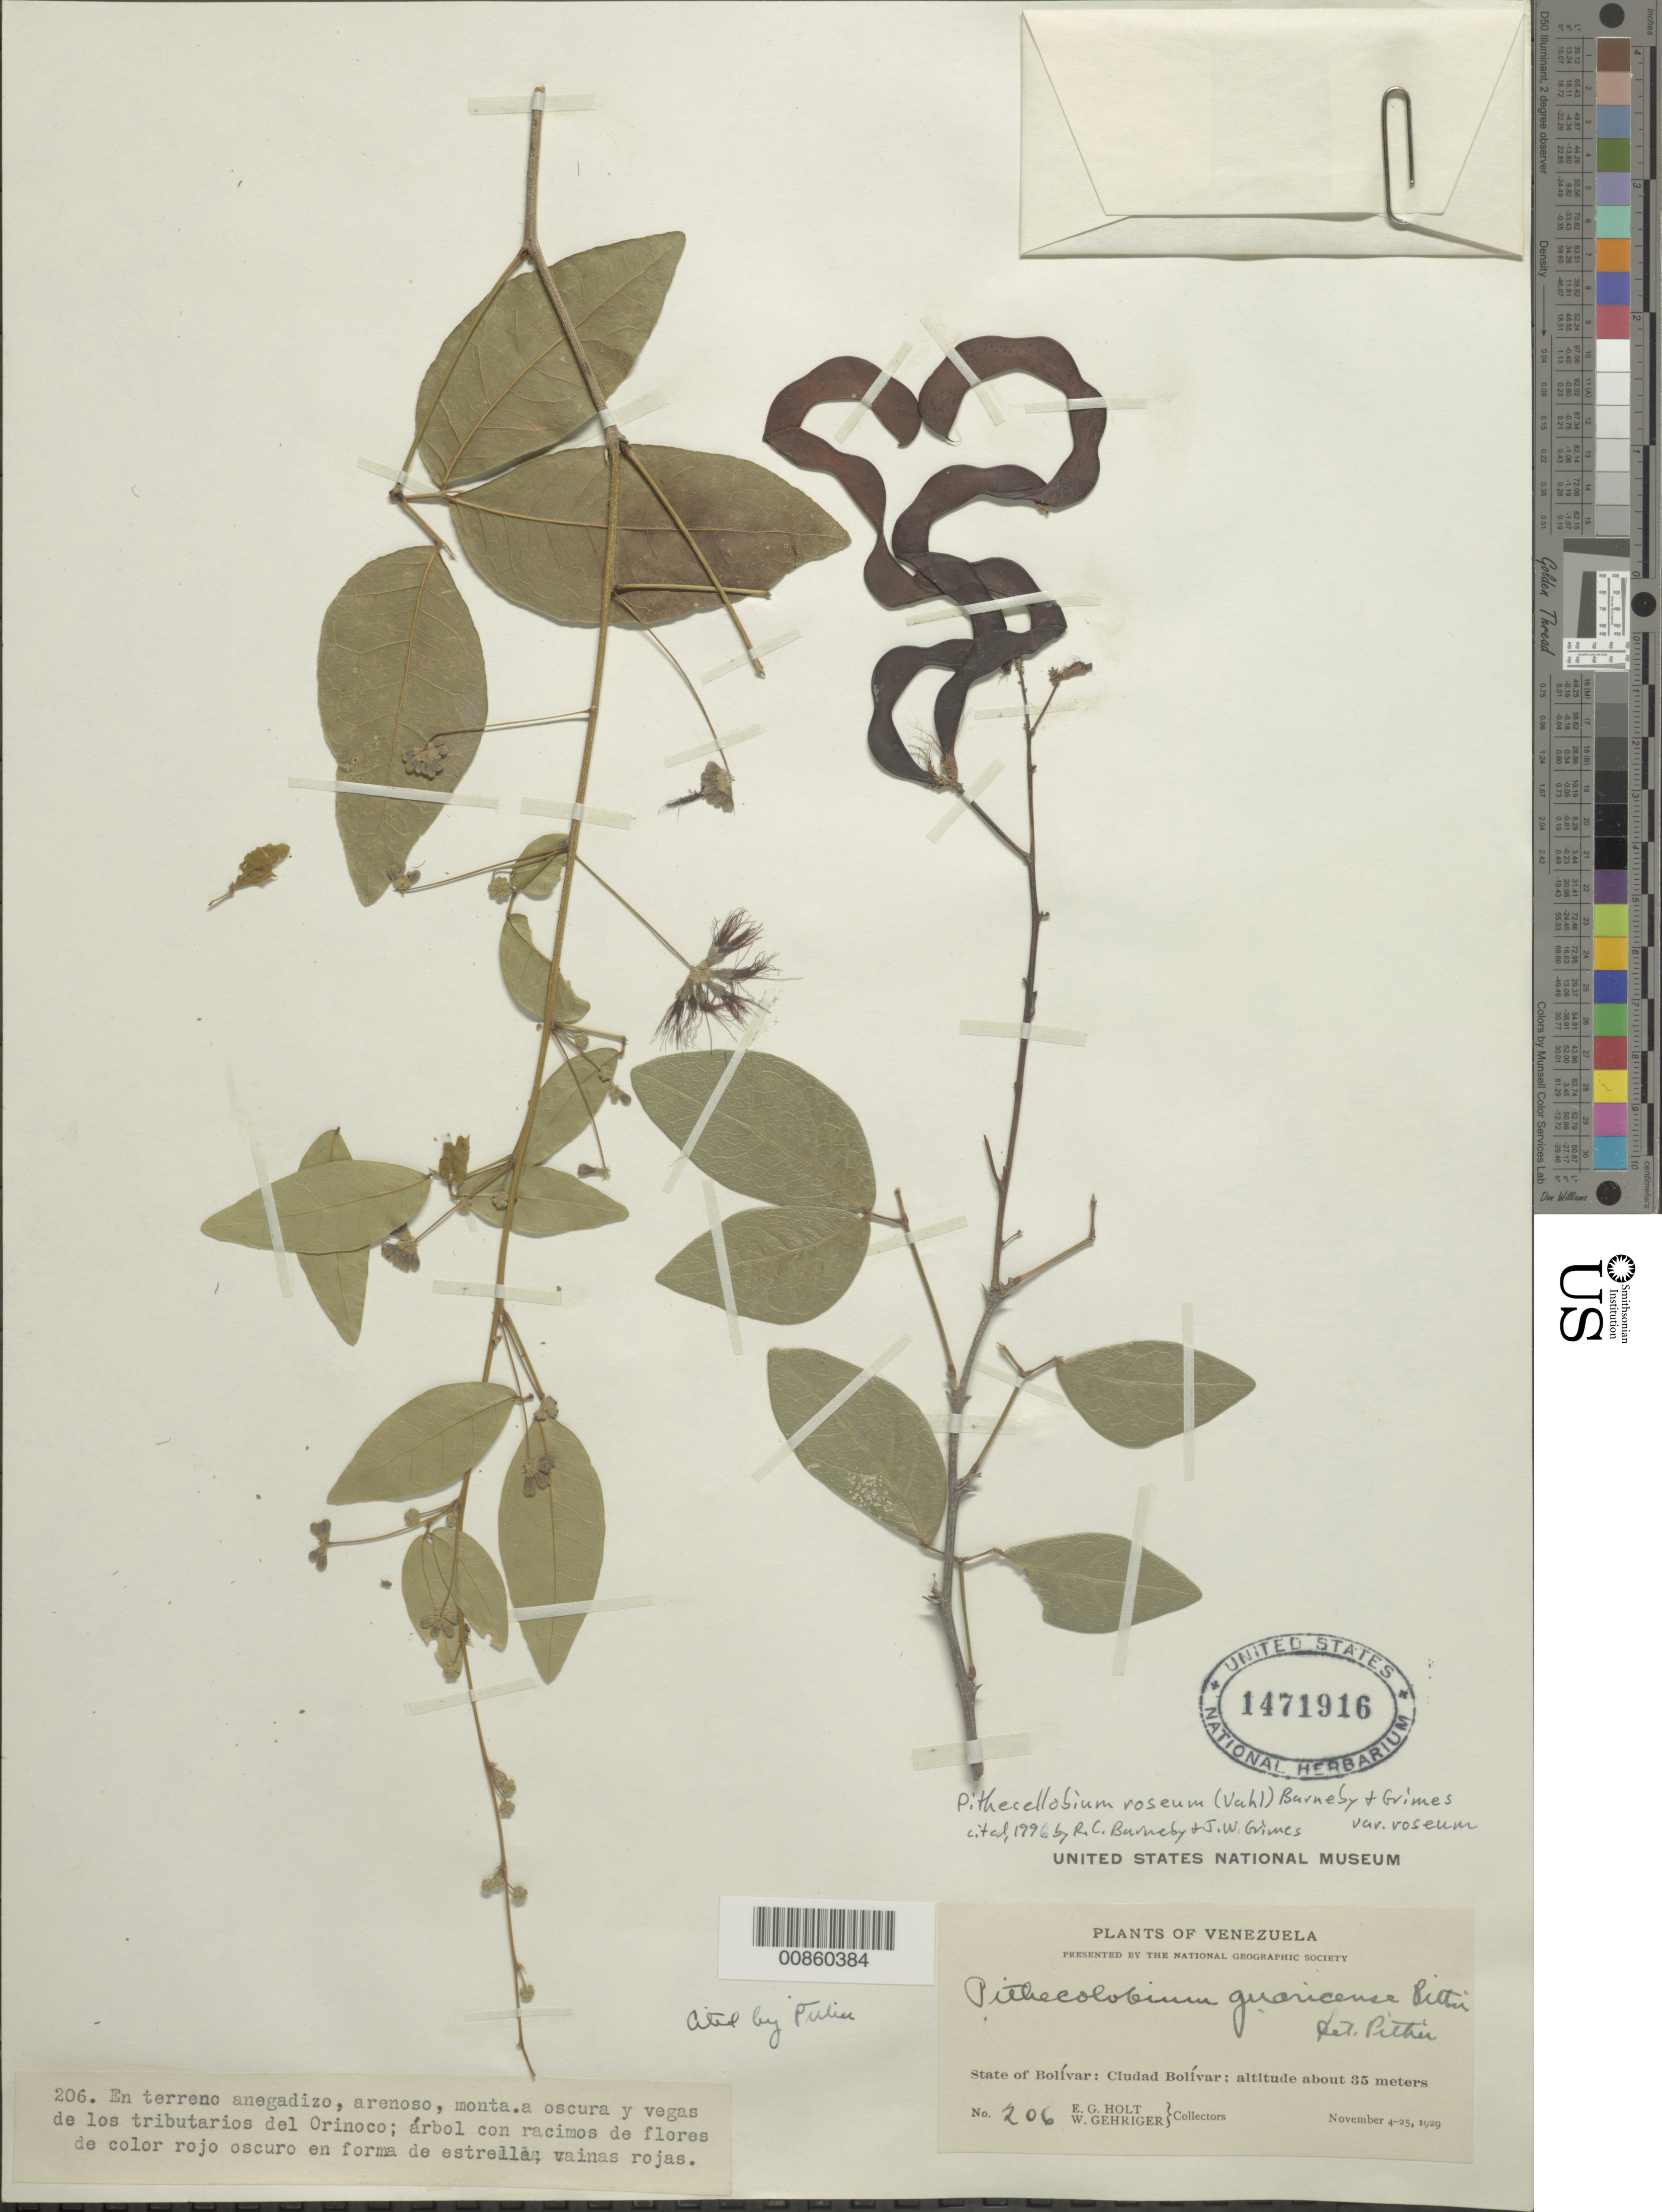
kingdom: Plantae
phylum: Tracheophyta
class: Magnoliopsida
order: Fabales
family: Fabaceae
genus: Pithecellobium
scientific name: Pithecellobium roseum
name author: (Vahl) Barneby & J.W. Grimes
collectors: E. Holt & W. Gehriger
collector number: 206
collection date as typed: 4-Nov-29 to 25-Nov-29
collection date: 1929-11-04/1929-11-25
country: Venezuela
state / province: Bolívar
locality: Ciudad Bolívar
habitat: Terreno anegadizo, arenoso, montana oscura y vegas de los tributarios del Orinoco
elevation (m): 35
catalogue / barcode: US 1471916